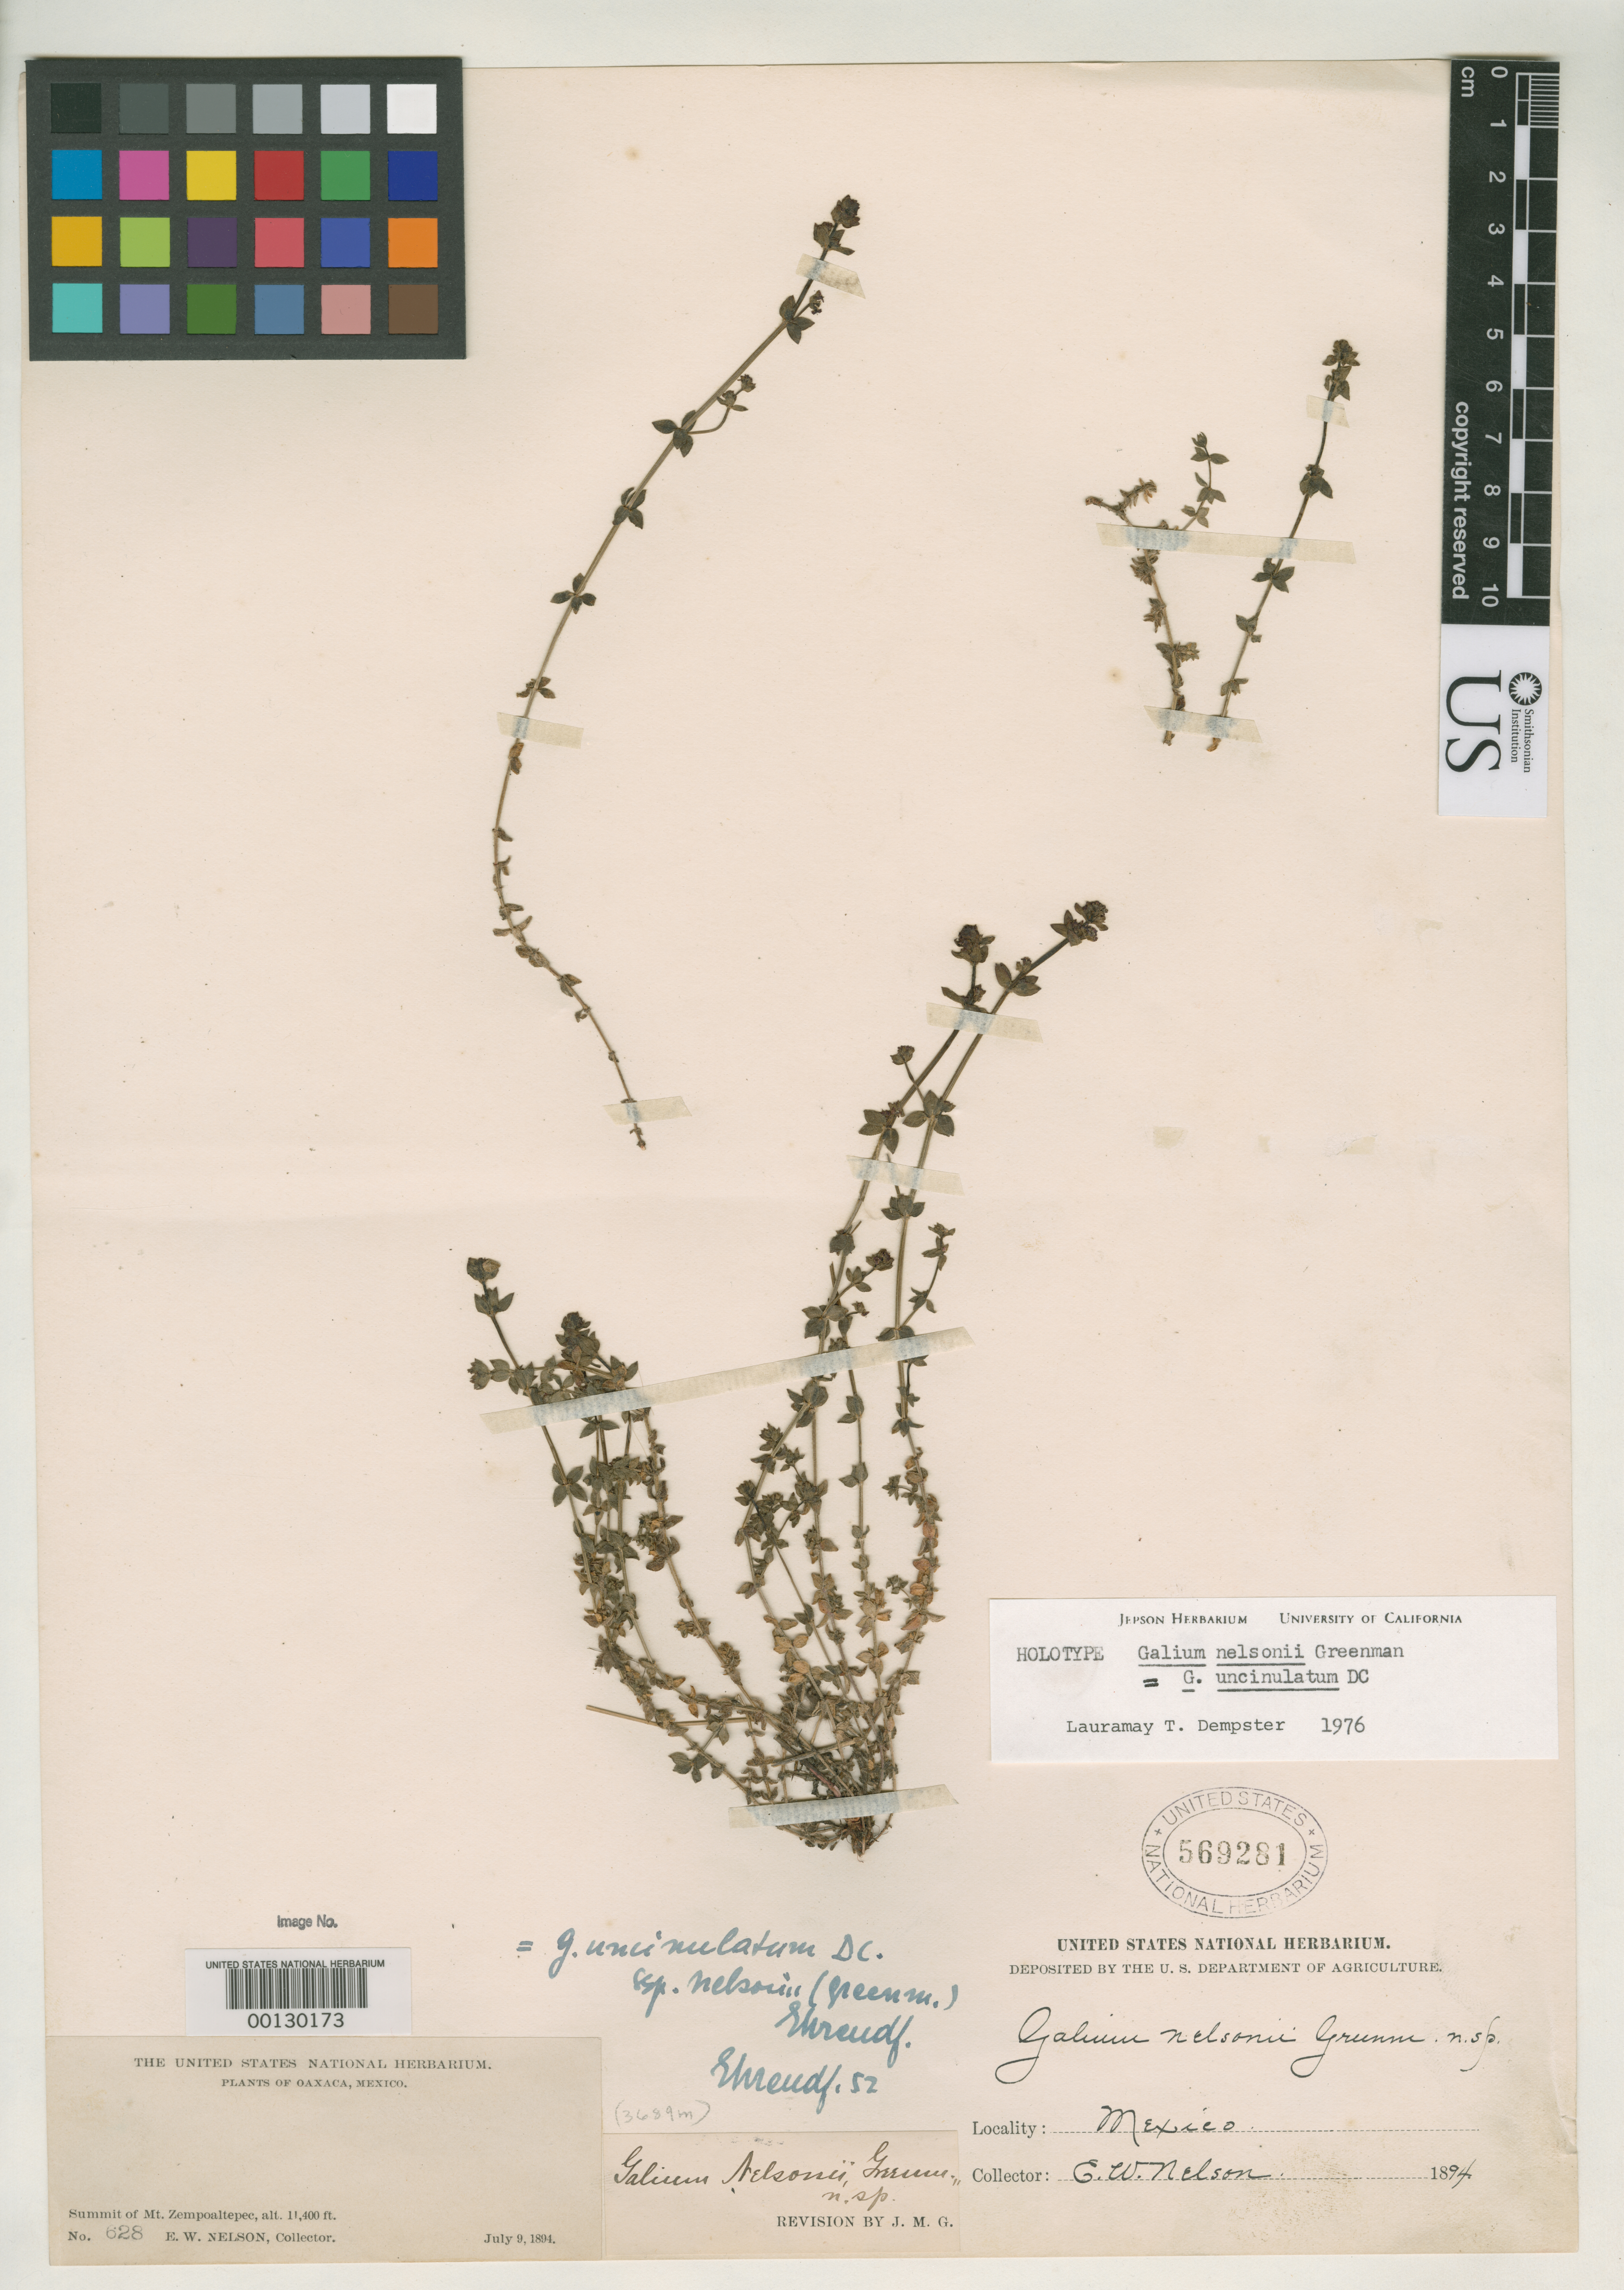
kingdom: Plantae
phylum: Tracheophyta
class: Magnoliopsida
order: Gentianales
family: Rubiaceae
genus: Galium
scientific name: Galium nelsonii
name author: Greenm.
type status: Isotype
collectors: E. W. Nelson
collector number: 628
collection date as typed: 09 Jul 1894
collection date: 1894-07-09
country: Mexico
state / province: Oaxaca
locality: Mt. Zempoaltepec.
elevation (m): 3480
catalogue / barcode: US 569281